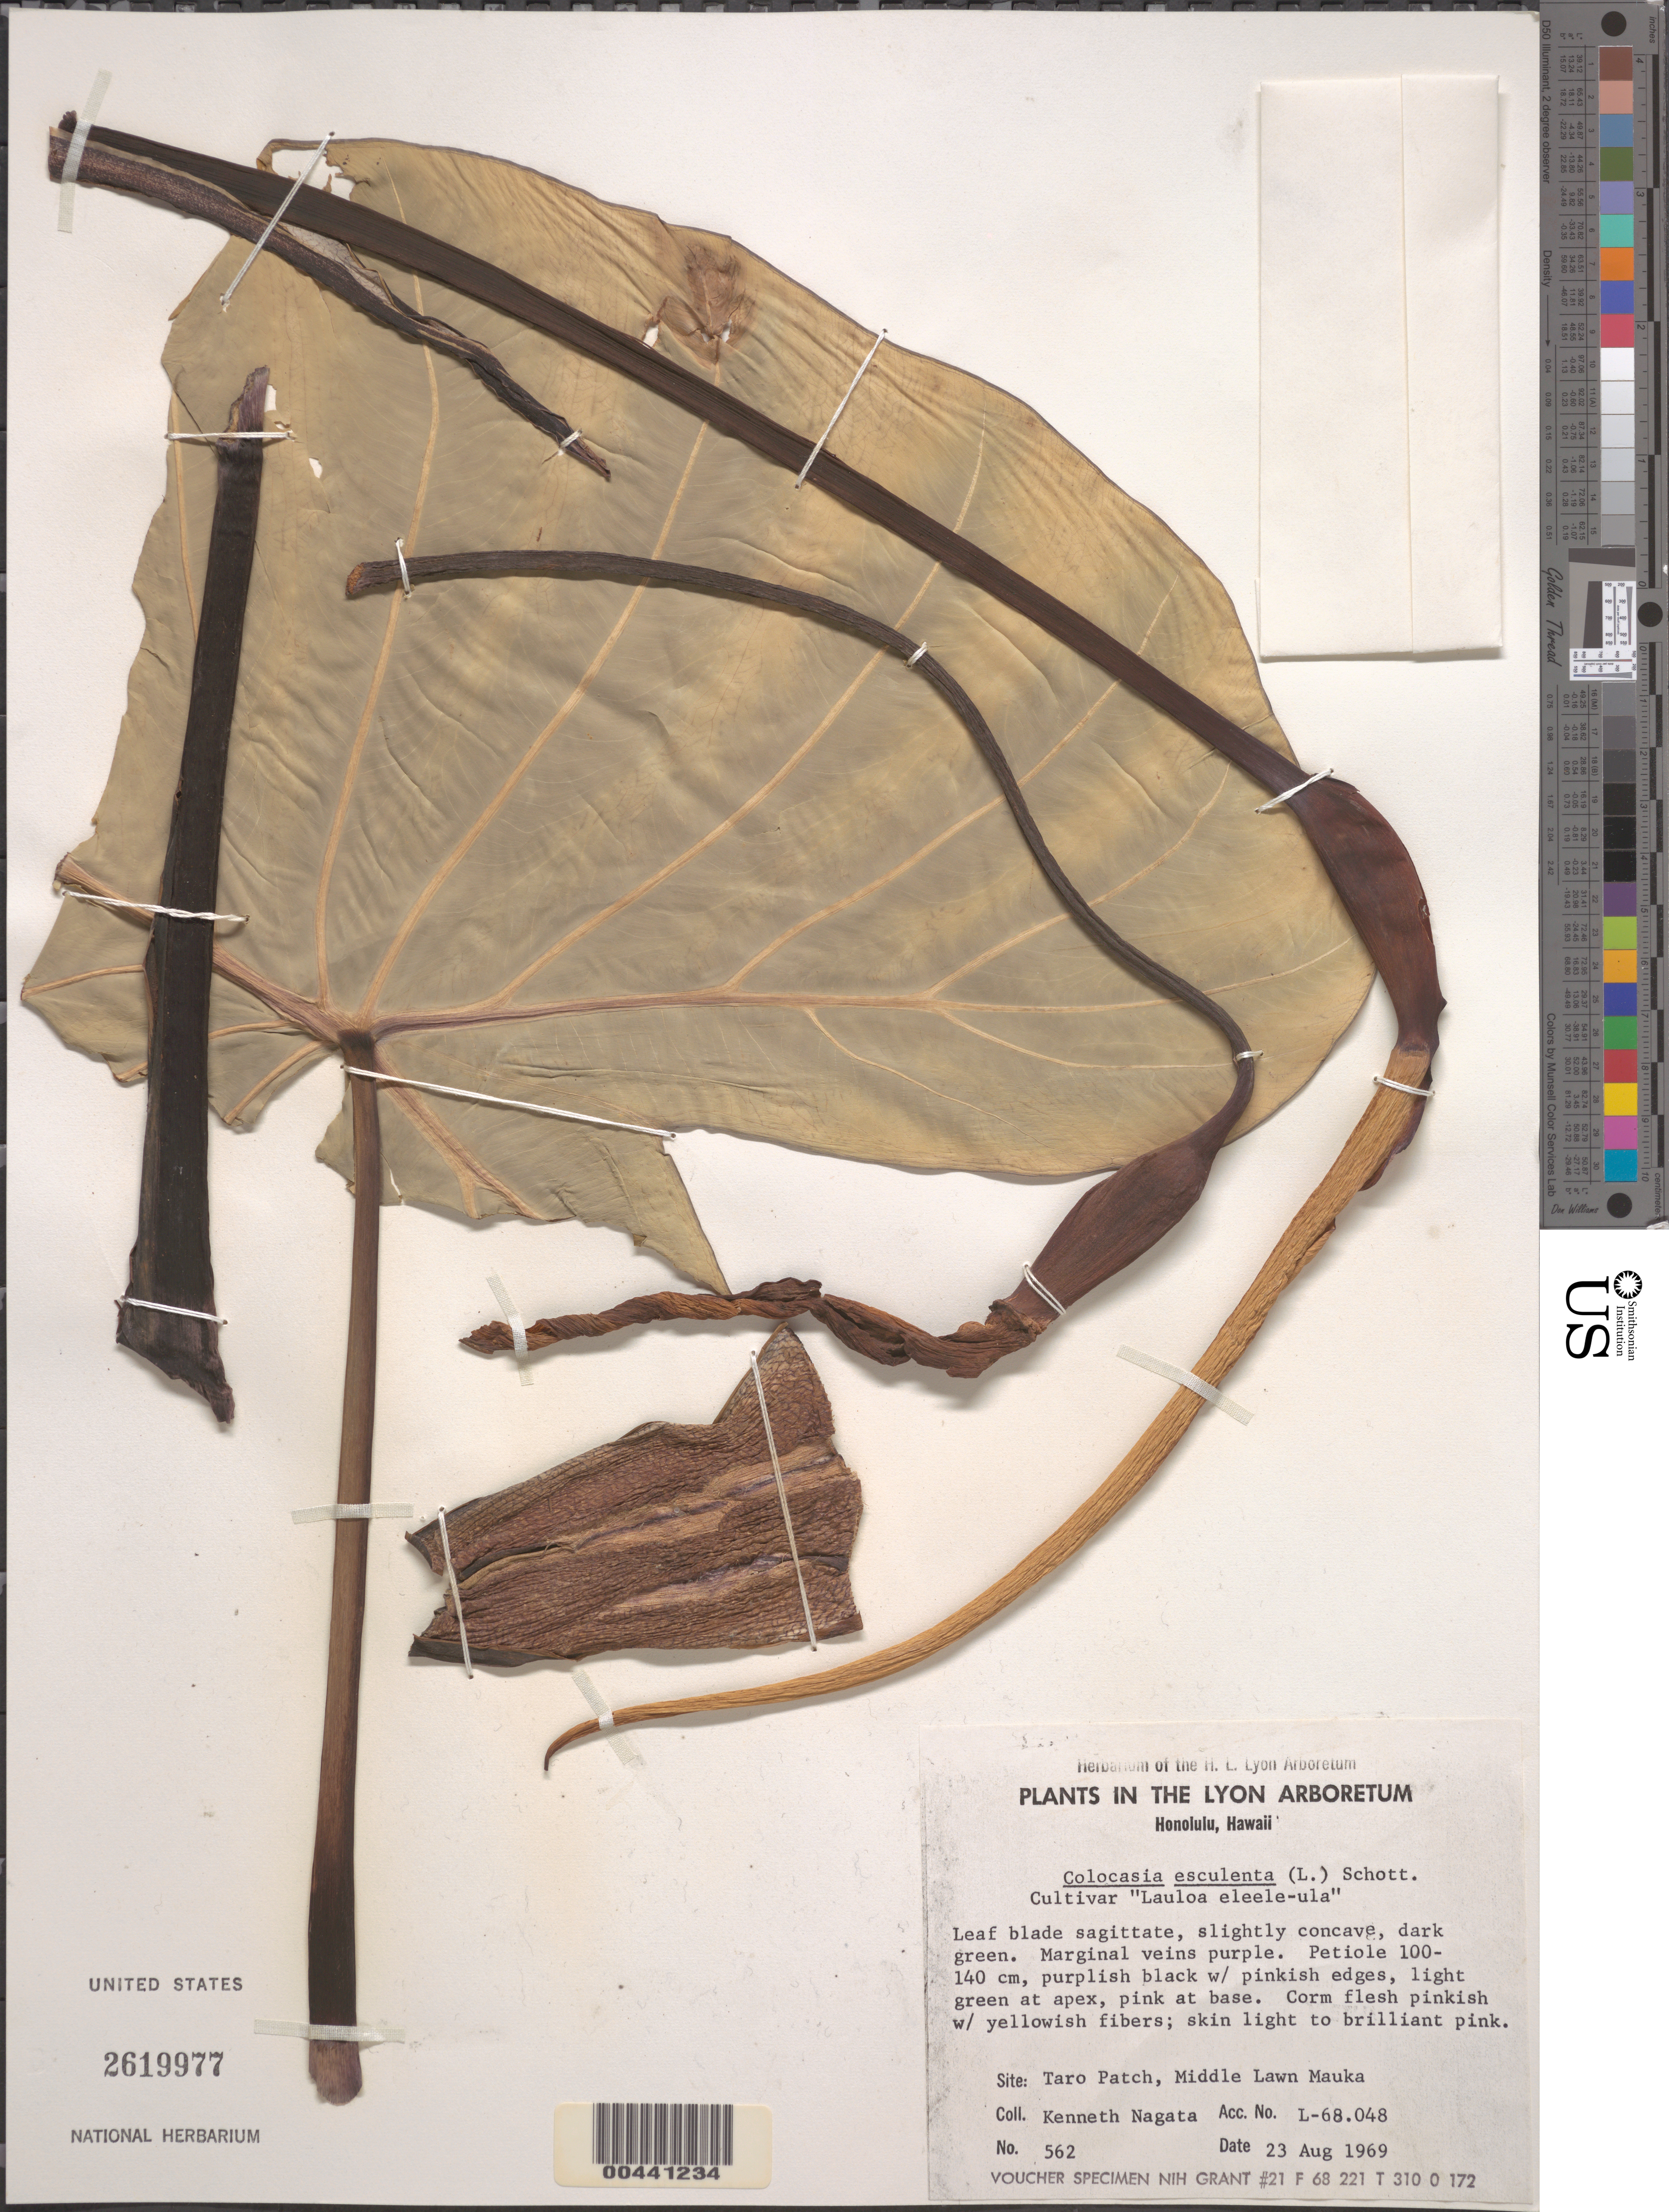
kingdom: Plantae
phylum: Tracheophyta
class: Liliopsida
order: Alismatales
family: Araceae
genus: Colocasia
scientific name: Colocasia esculenta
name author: (L.) Schott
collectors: K. Nagata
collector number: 562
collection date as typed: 23 Aug 1969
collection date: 1969-08-23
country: United States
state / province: Hawaii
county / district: Honolulu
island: Oahu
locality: Honolulu, Taro Patch, Middle Lawn Mauka, H.L. Lyon Arboretum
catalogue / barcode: US 2619977